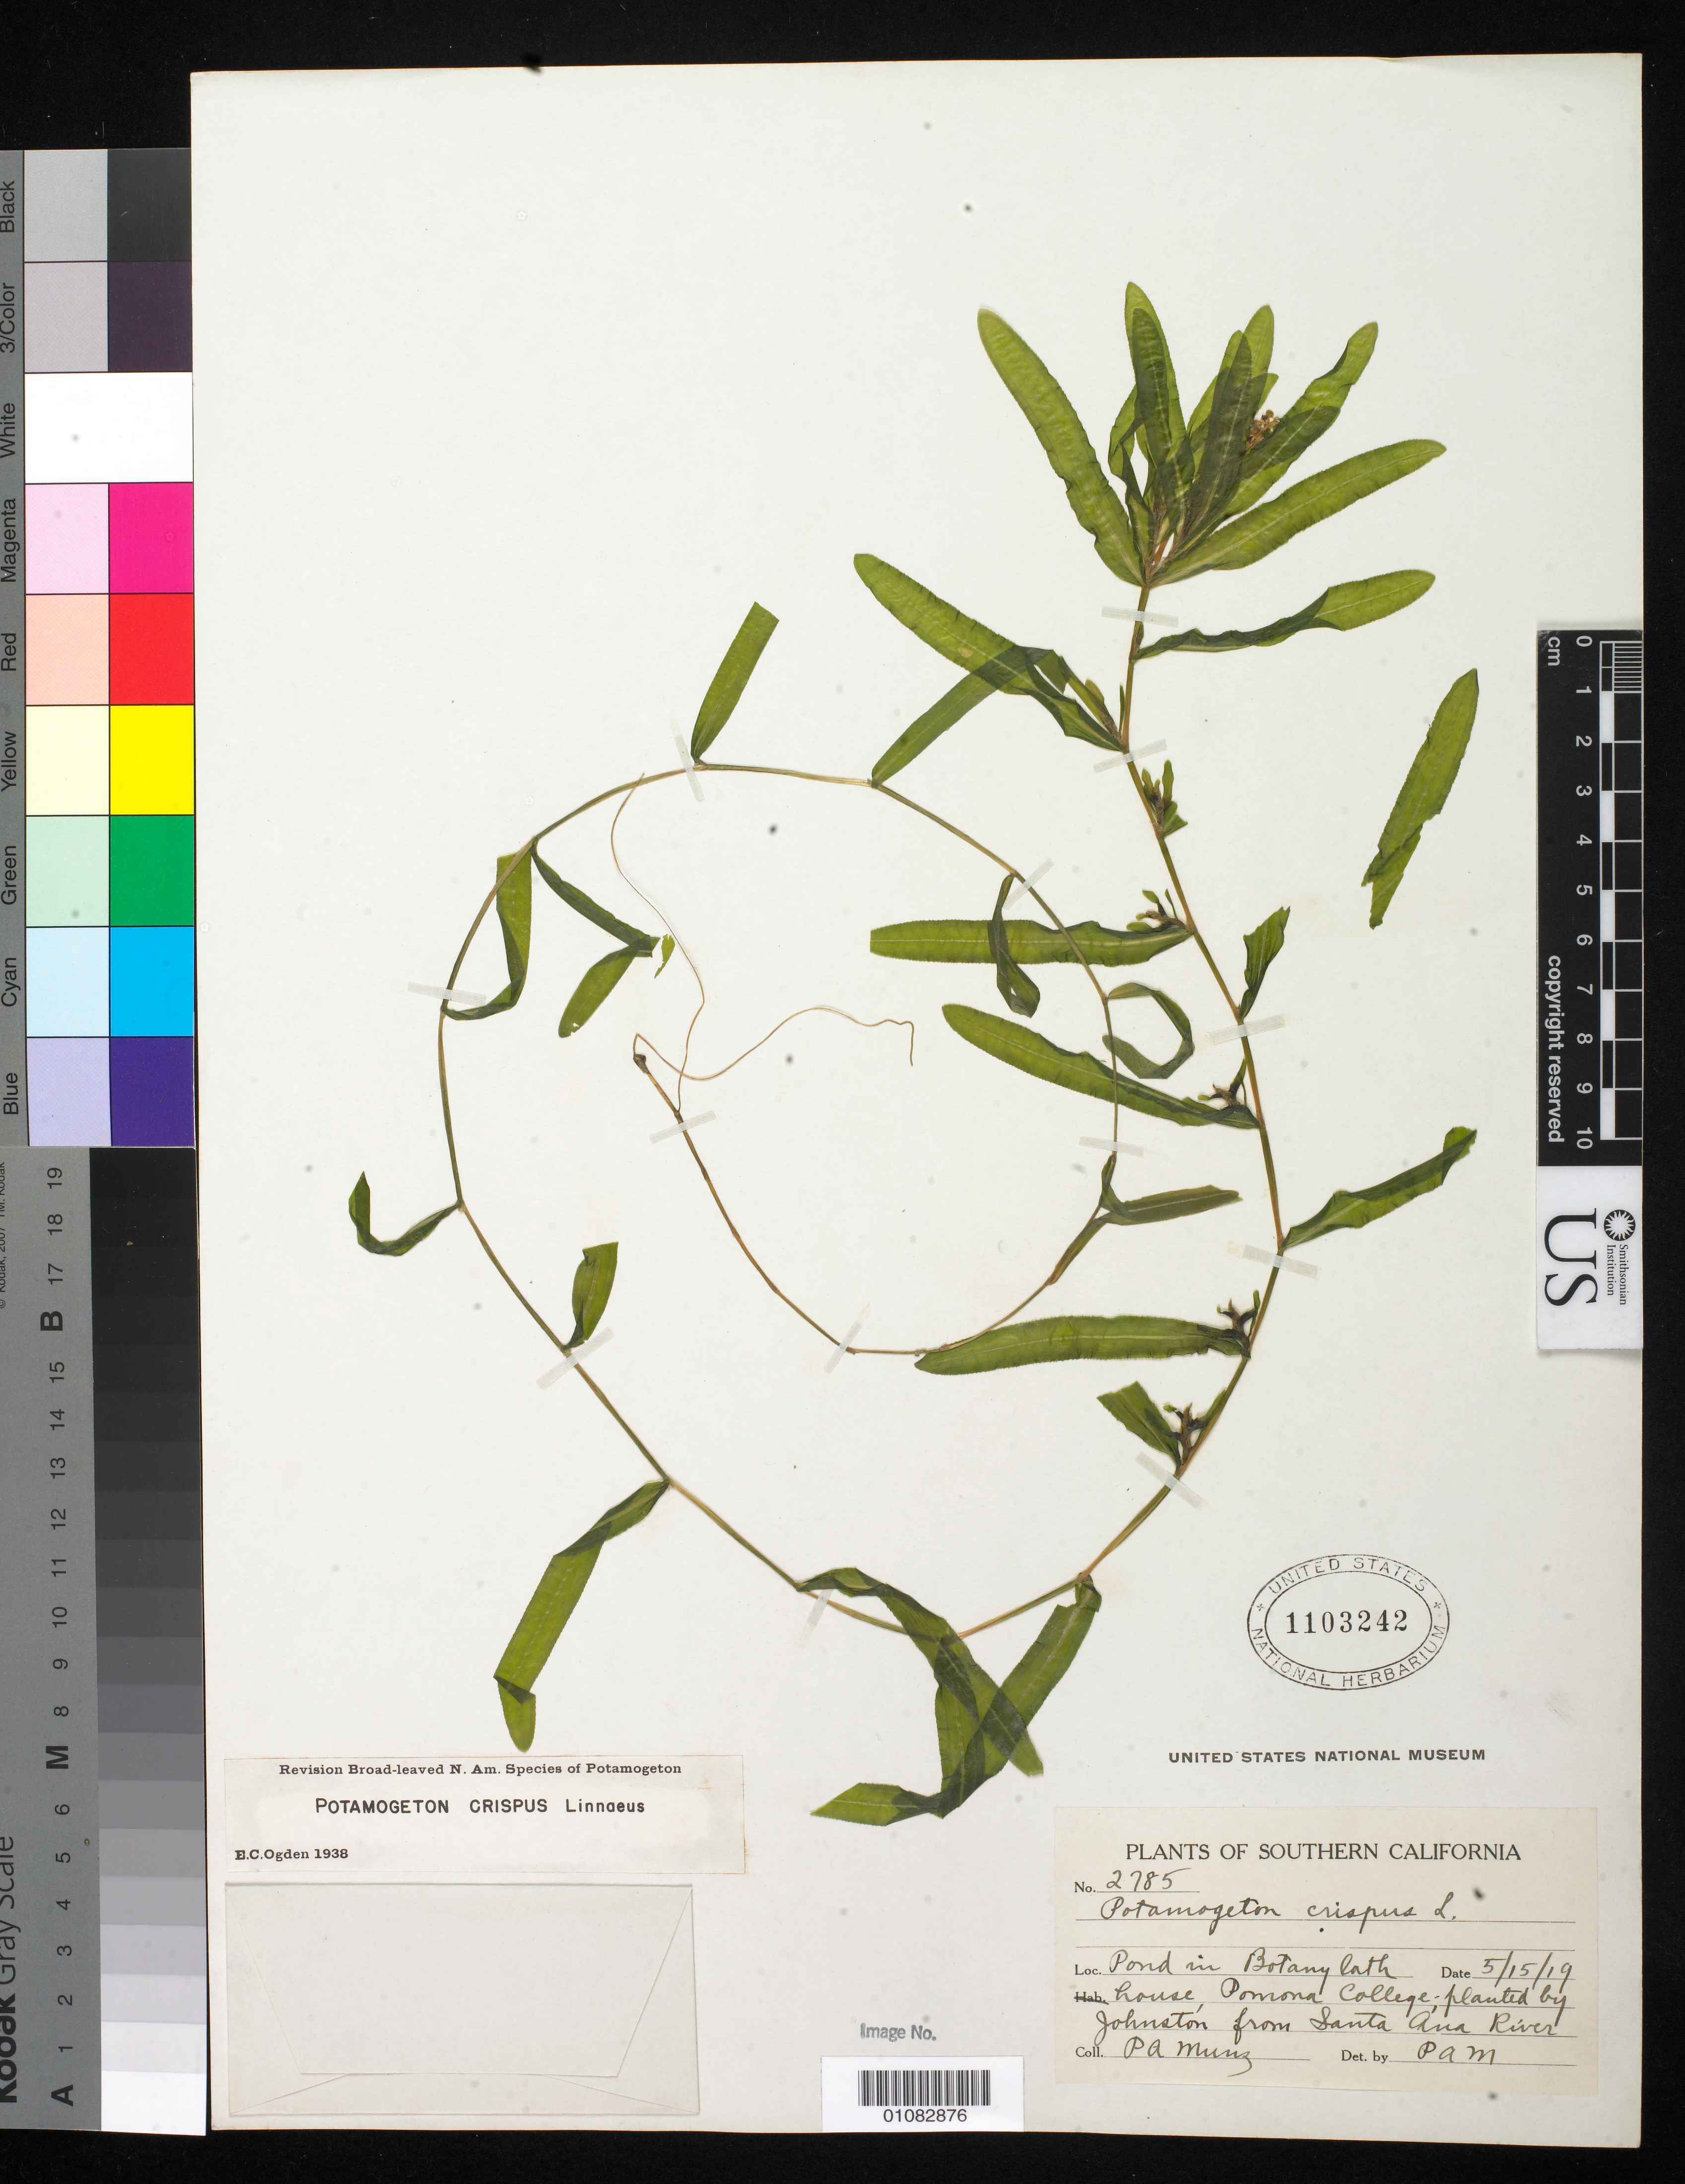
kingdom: Plantae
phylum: Tracheophyta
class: Liliopsida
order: Alismatales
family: Potamogetonaceae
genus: Potamogeton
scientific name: Potamogeton crispus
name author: L.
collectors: P. A. Munz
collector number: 2785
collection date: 1919-05-15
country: United States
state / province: California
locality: Pond in Botany Rath house, Pomona College; planted by Johnston from Santa Ana River.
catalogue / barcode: US 1103242